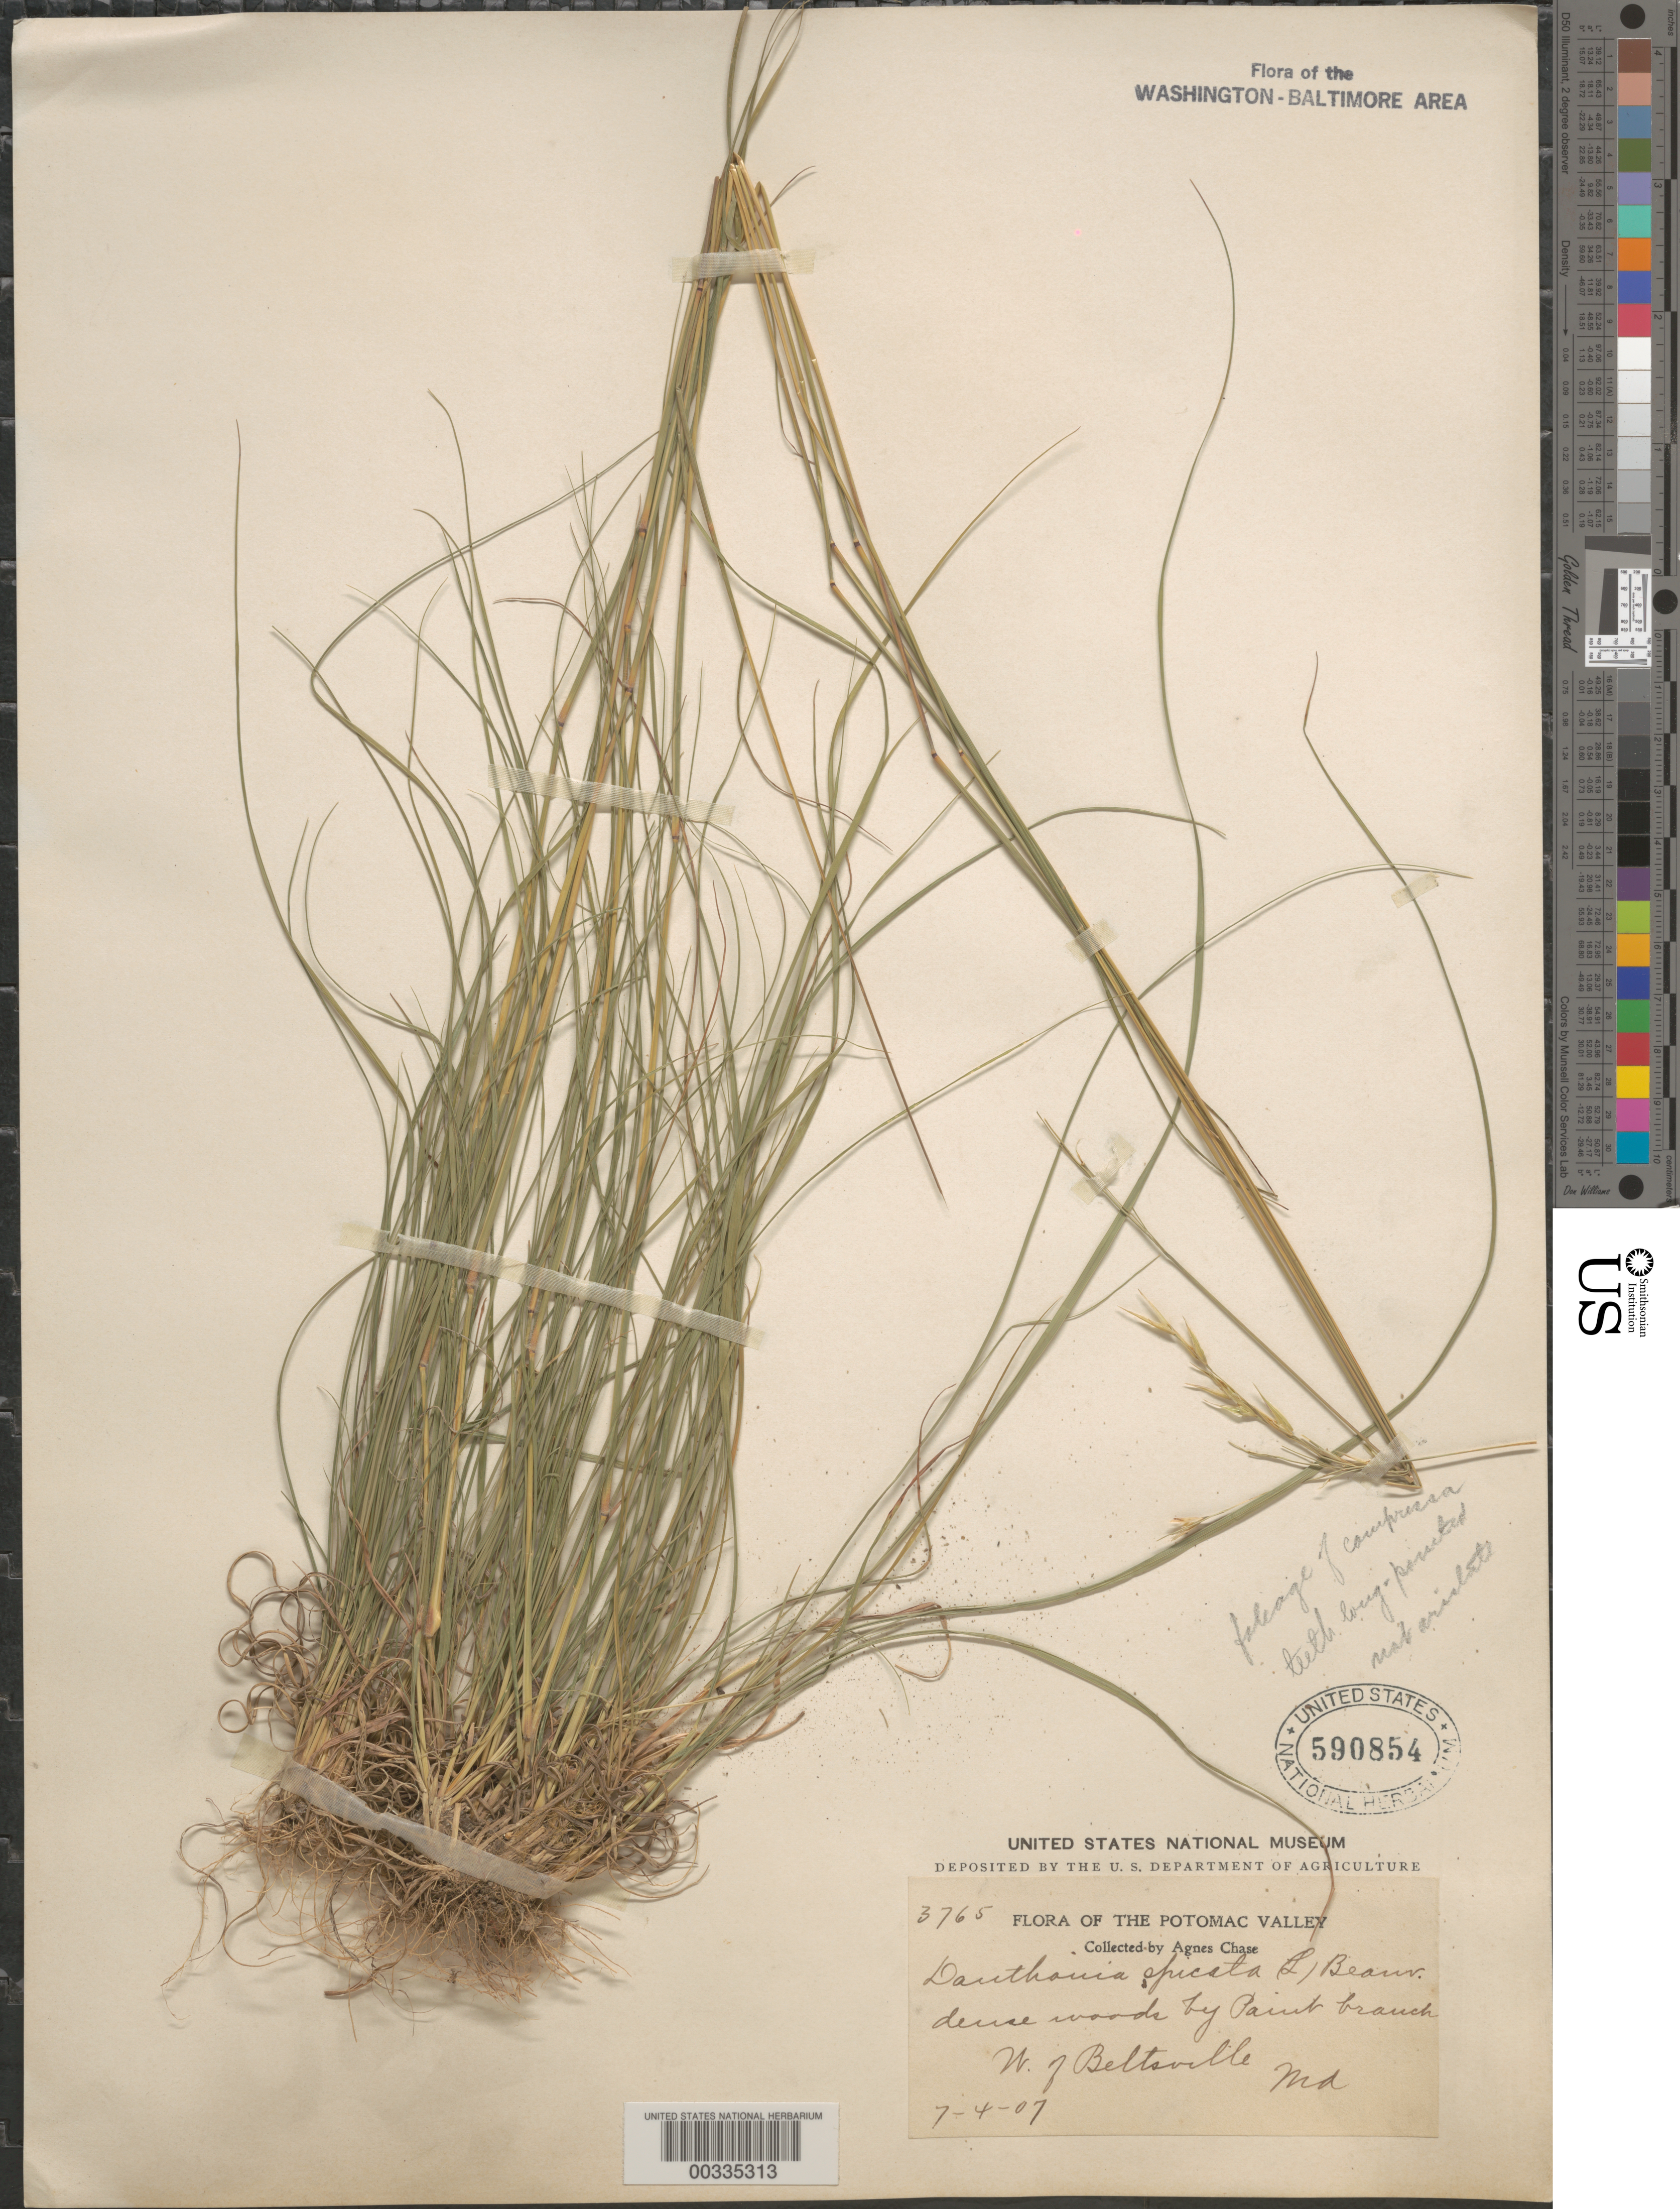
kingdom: Plantae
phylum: Tracheophyta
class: Liliopsida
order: Poales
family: Poaceae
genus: Danthonia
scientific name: Danthonia spicata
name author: (L.) P. Beauv. ex Roem. & Schult.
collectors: A. Chase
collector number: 3765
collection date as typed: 04 Jul 1907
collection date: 1907-07-04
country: United States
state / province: Maryland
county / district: Prince George's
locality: By Paint Branch W. of Beltsville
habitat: Dense woods by paint branch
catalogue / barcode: US 590854